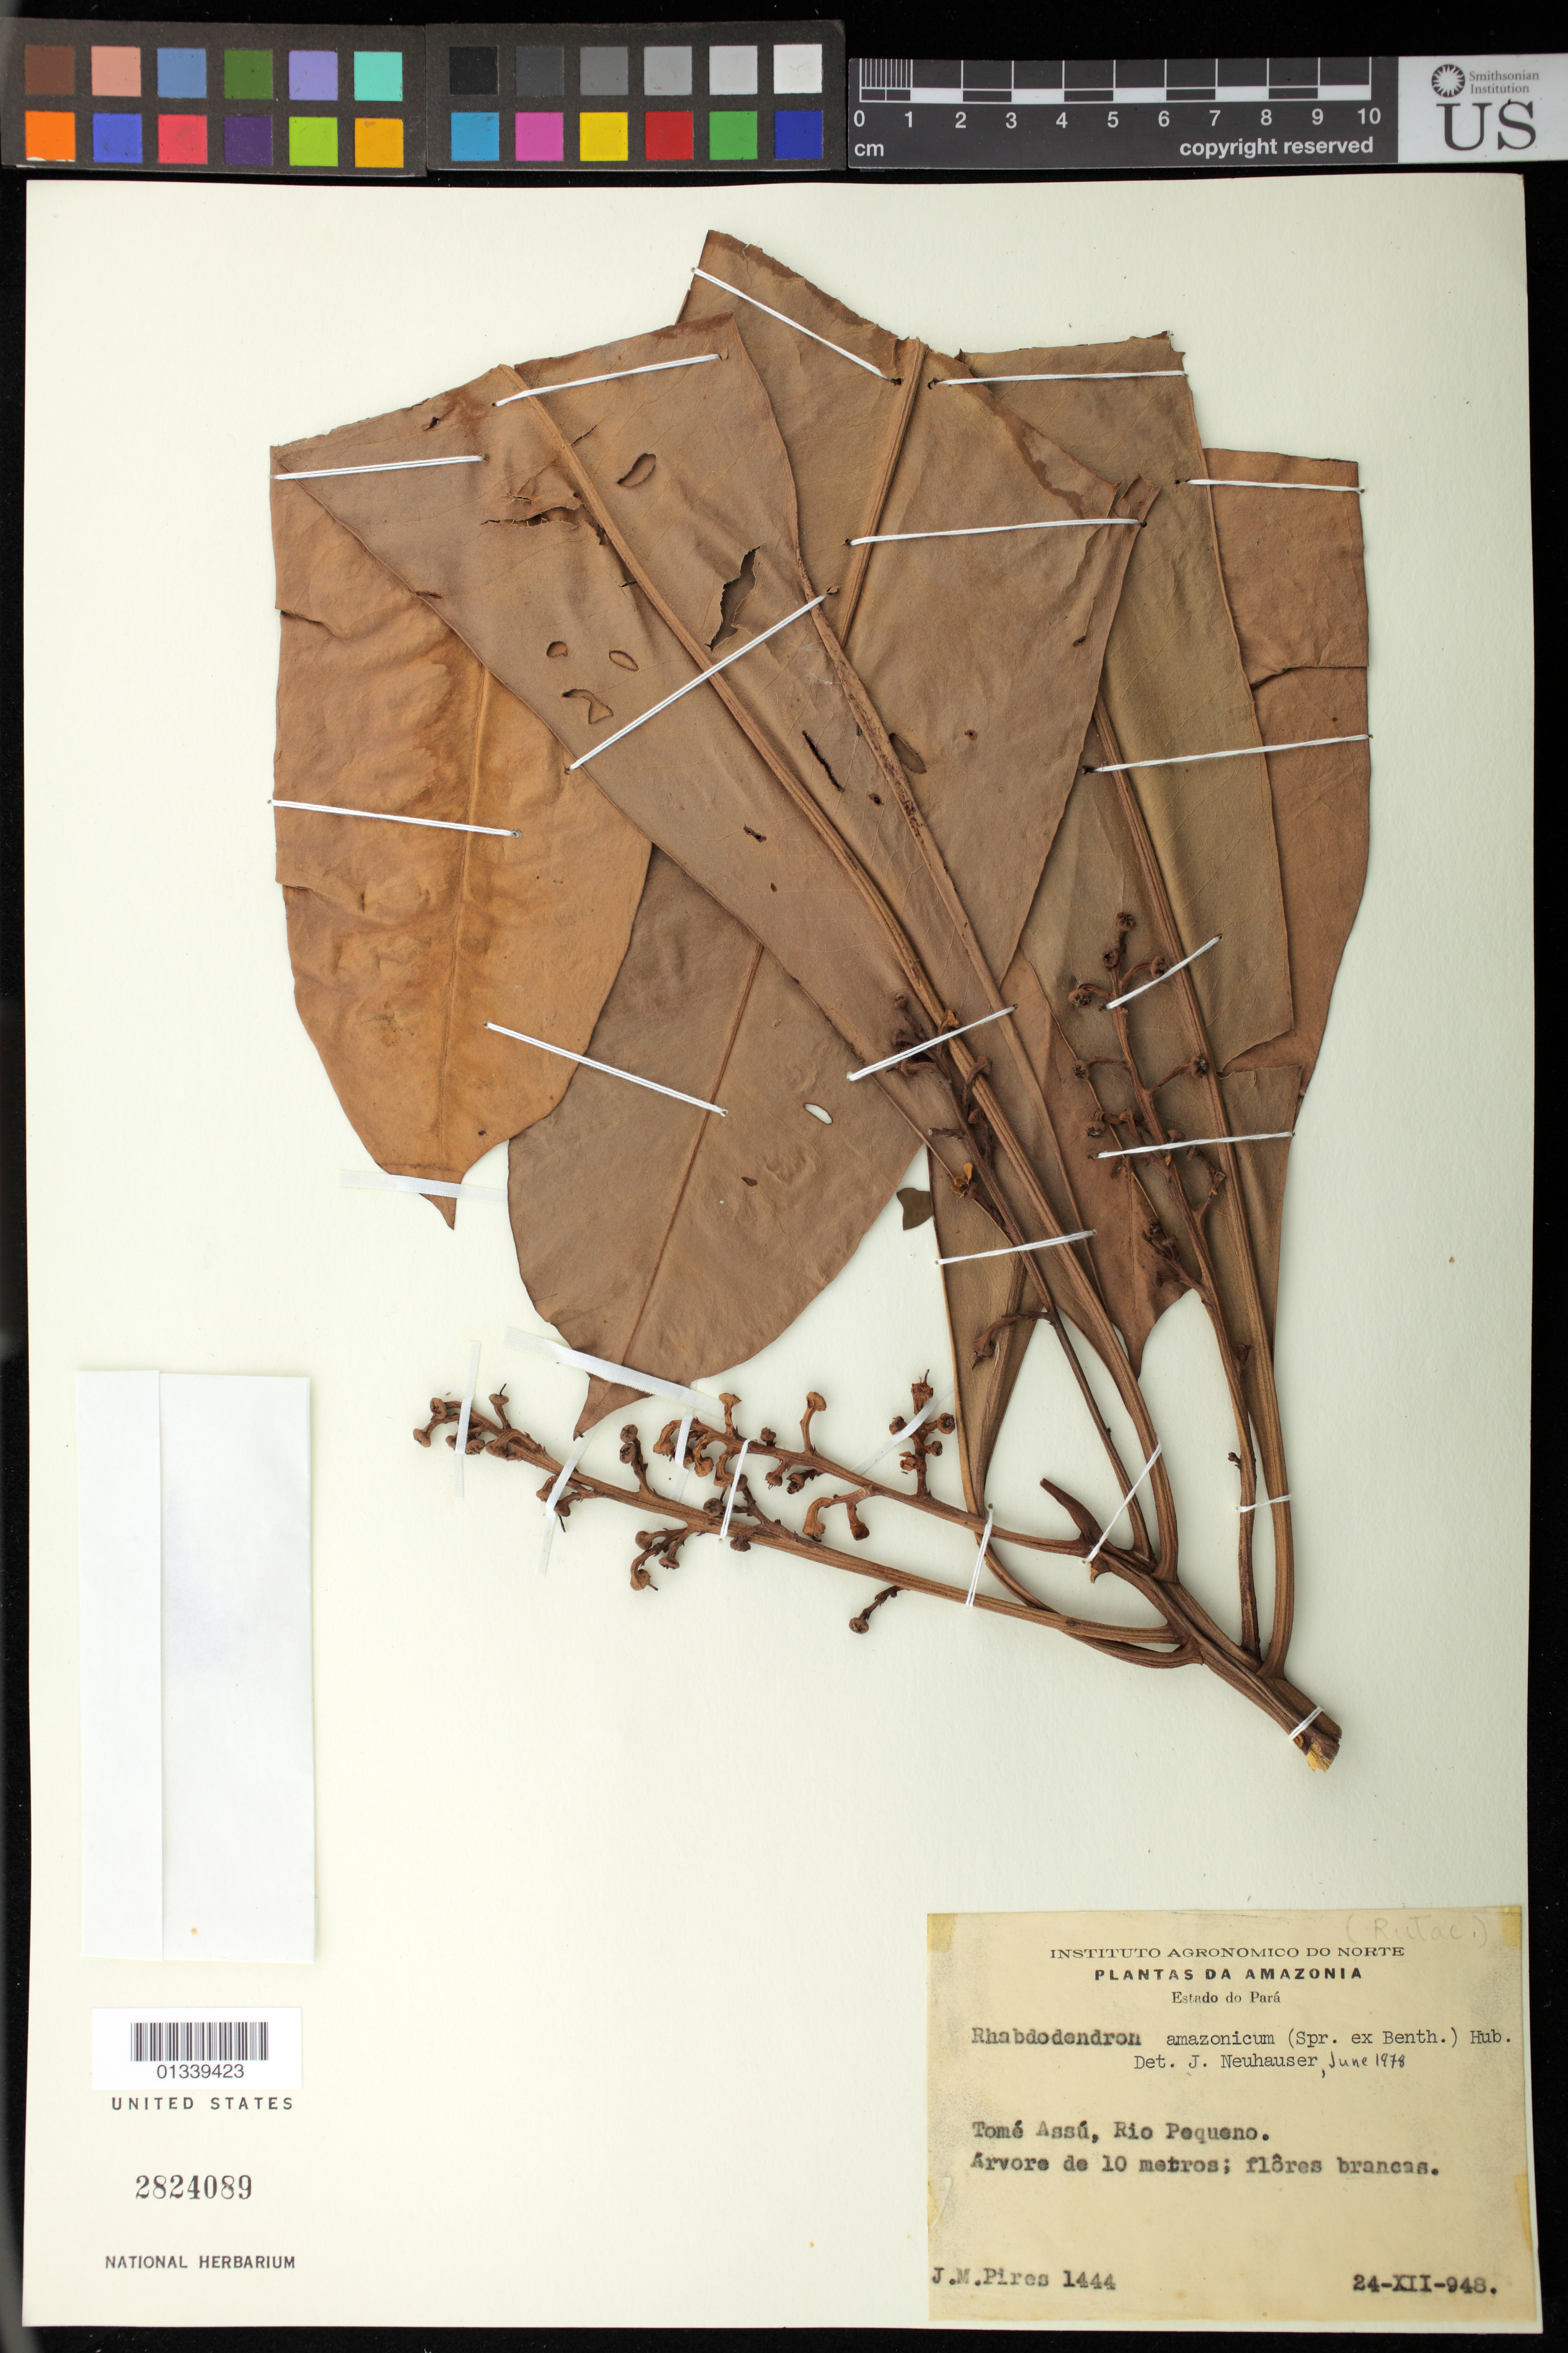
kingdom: Plantae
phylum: Tracheophyta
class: Magnoliopsida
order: Caryophyllales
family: Rhabdodendraceae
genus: Rhabdodendron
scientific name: Rhabdodendron amazonicum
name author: (Spruce ex Benth.) Huber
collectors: J. M. Pires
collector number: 1444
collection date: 1948-12-24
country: Brazil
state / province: Pará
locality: Tomé Assú, rio Pequeno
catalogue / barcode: US 2824089